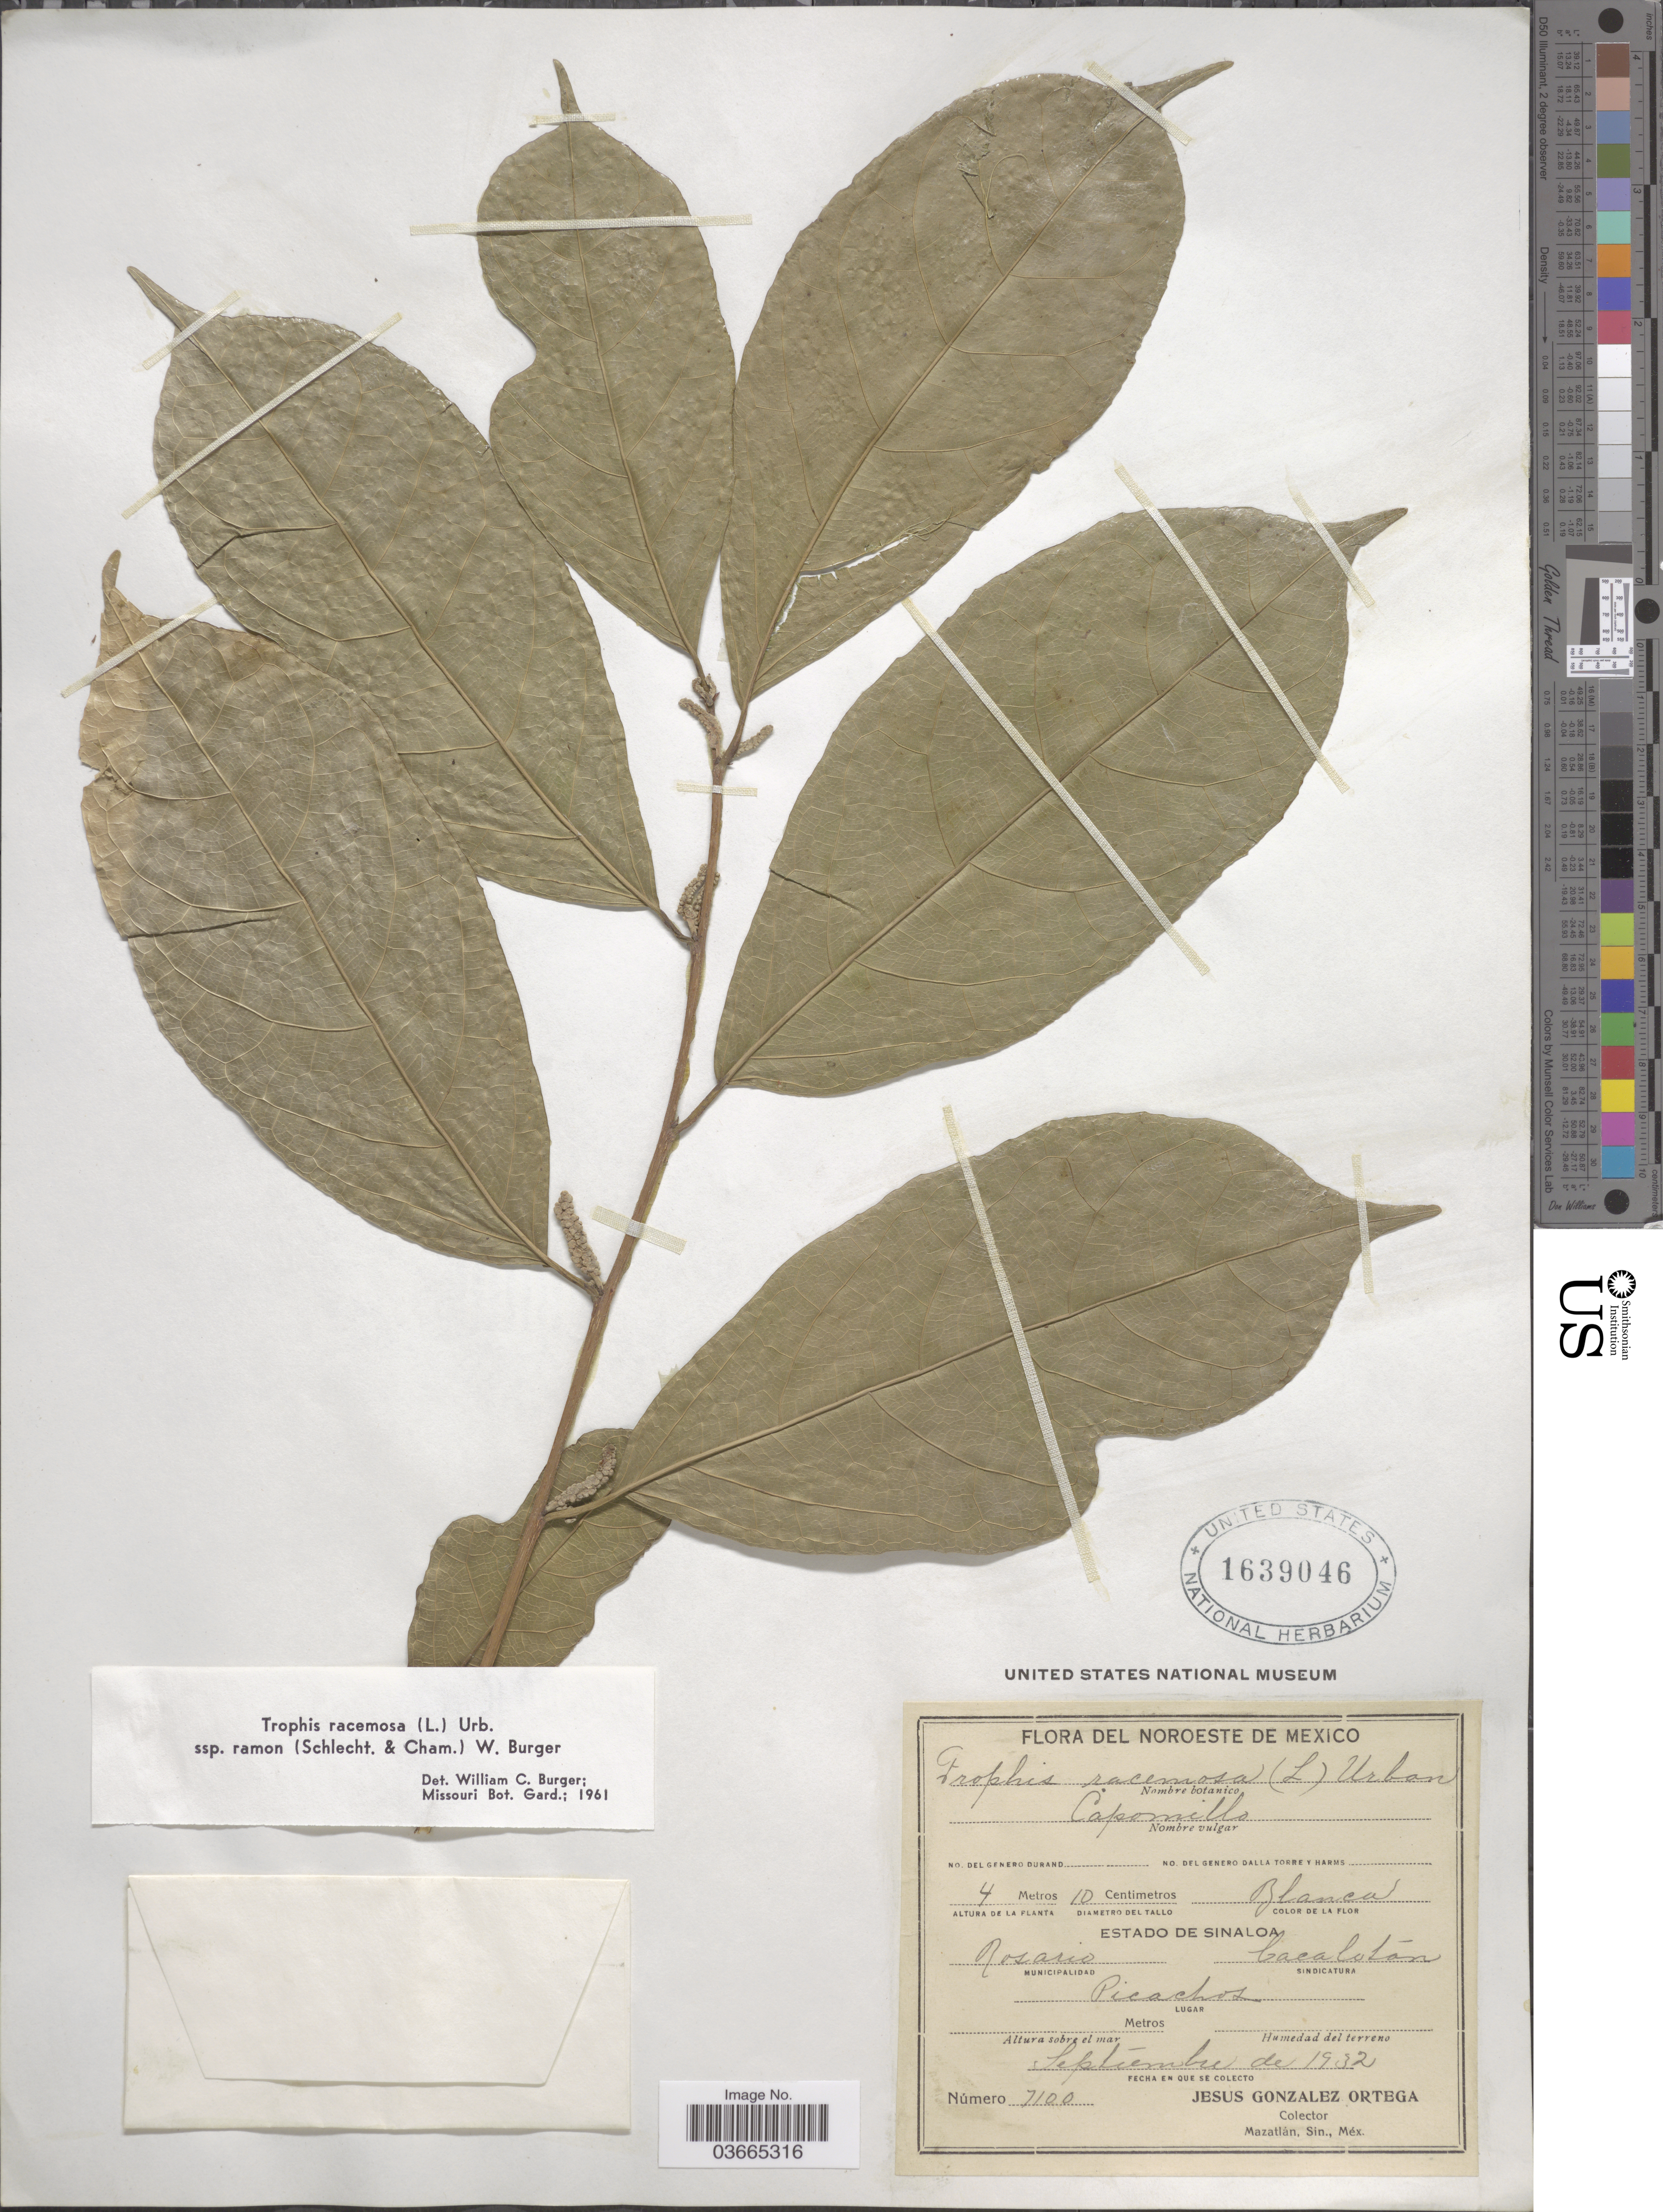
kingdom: Plantae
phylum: Tracheophyta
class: Magnoliopsida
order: Rosales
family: Moraceae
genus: Trophis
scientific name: Trophis racemosa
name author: (L.) Urb.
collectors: J. Ortega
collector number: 7100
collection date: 1932-09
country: Mexico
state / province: Sinaloa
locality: Noroeste de Mexico. Rosario Municipalidad. Cacalotan Sindicatura.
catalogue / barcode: US 1639046